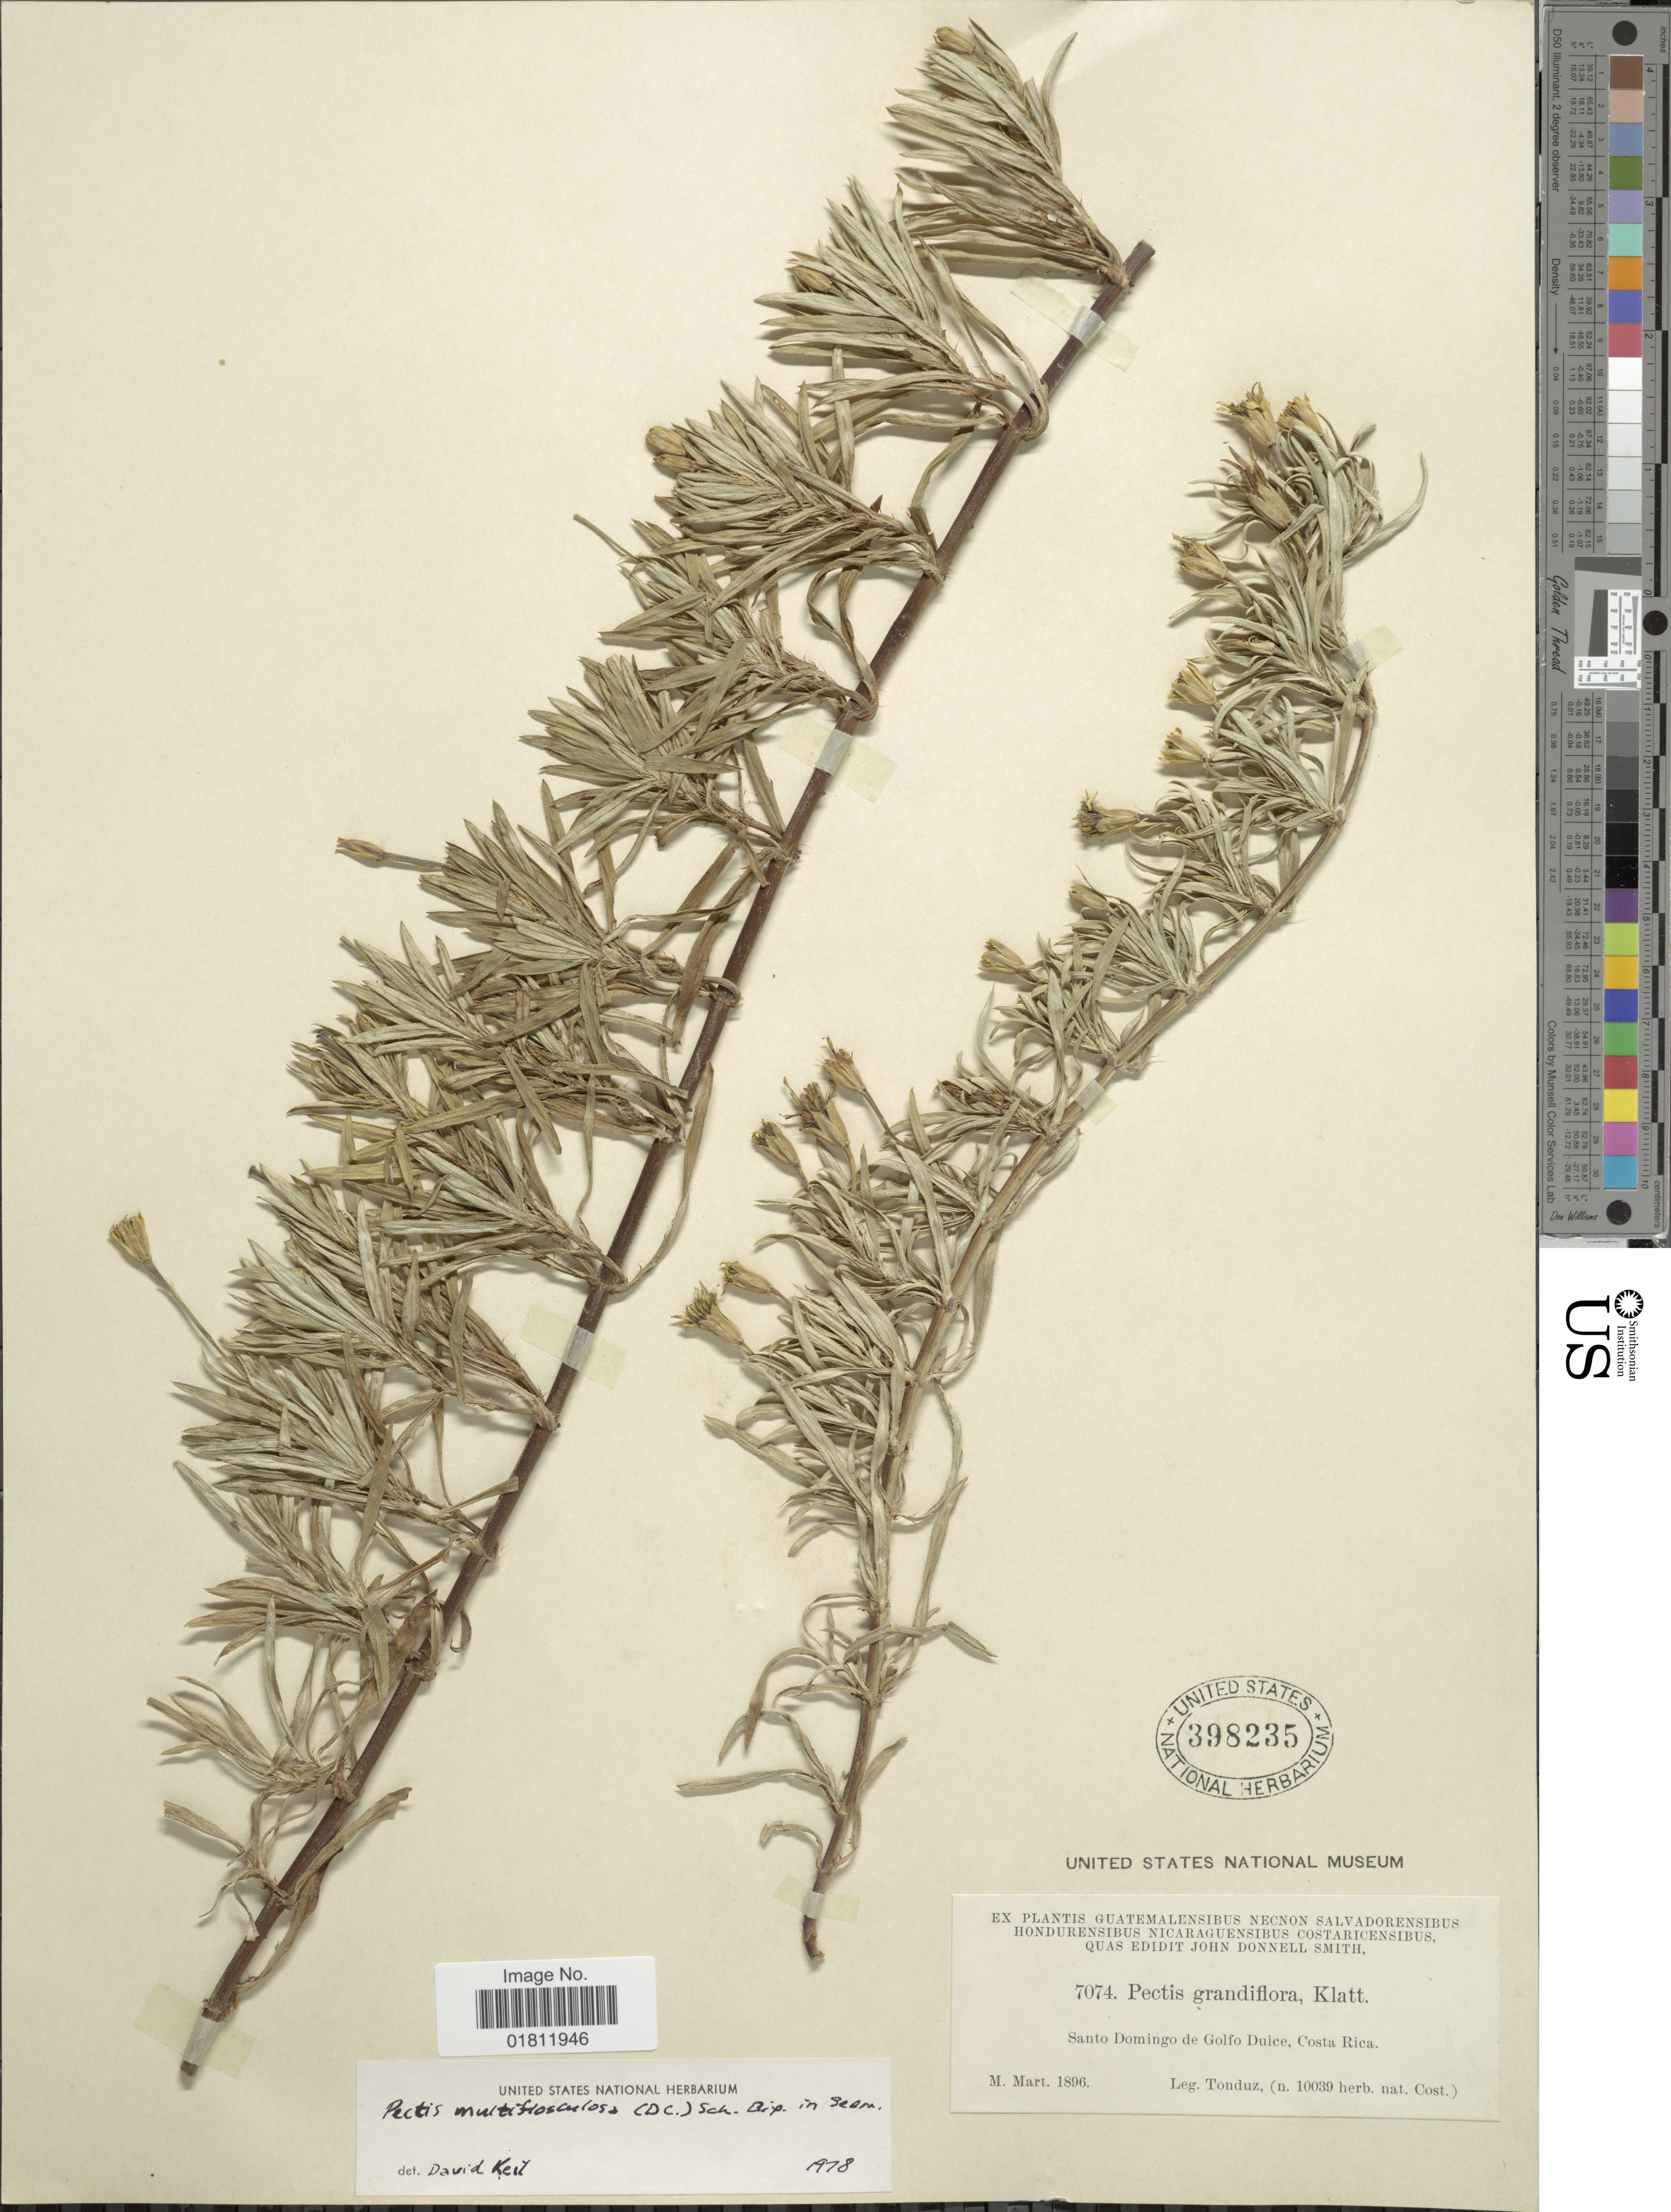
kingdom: Plantae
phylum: Tracheophyta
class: Magnoliopsida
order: Asterales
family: Asteraceae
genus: Pectis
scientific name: Pectis multiflosculosa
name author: (DC.) Sch. Bip.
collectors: A. Tonduz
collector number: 10039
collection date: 1896-03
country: Costa Rica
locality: Santo Domingo de Golfo Dulce, Costa Rica.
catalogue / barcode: US 398235